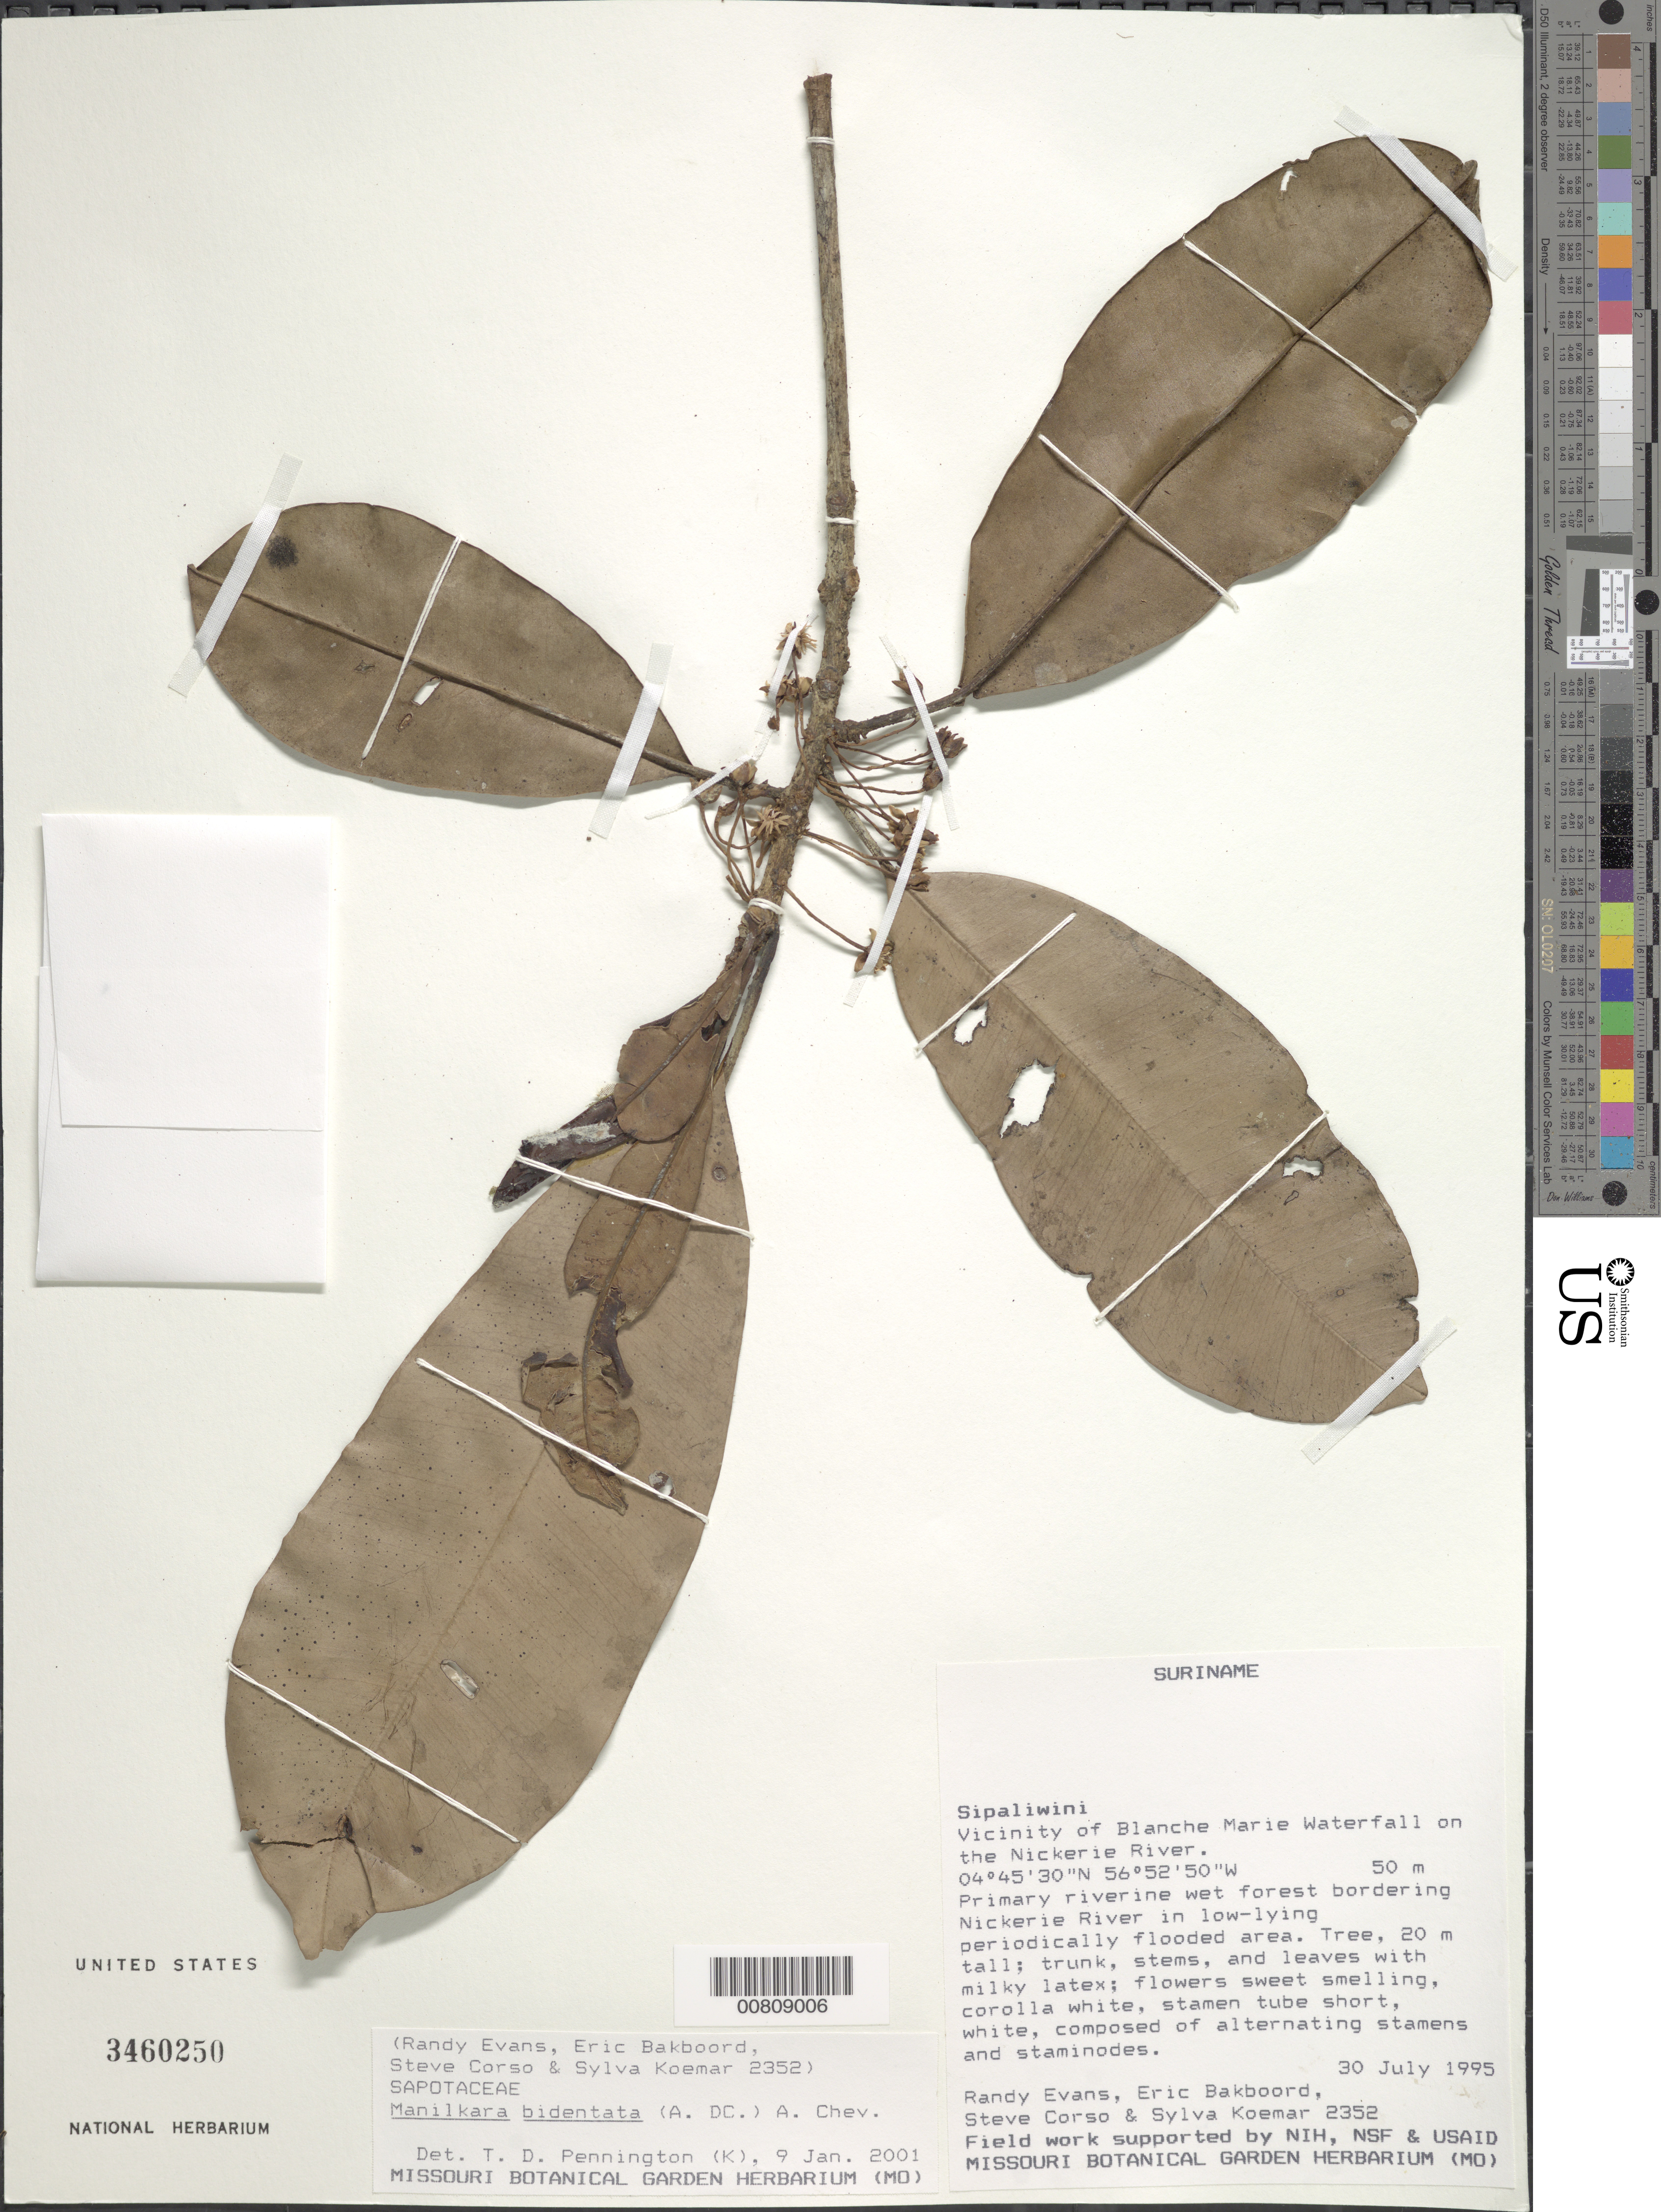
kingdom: Plantae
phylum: Tracheophyta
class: Magnoliopsida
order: Ericales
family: Sapotaceae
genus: Manilkara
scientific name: Manilkara bidentata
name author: (A. DC.) A. Chev.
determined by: Pennington, T. D., (K)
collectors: R. Evans, E. Bakboord, S. Corso & S. Koemar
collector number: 2352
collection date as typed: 30-Jul-95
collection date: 1995-07-30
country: Suriname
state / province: Sipaliwini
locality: Blanche Marie Waterfall, vic., on Nickerie R.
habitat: Primary riverine wet forest bordering on river, in low lying periodically flooded area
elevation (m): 50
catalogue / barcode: US 3460250